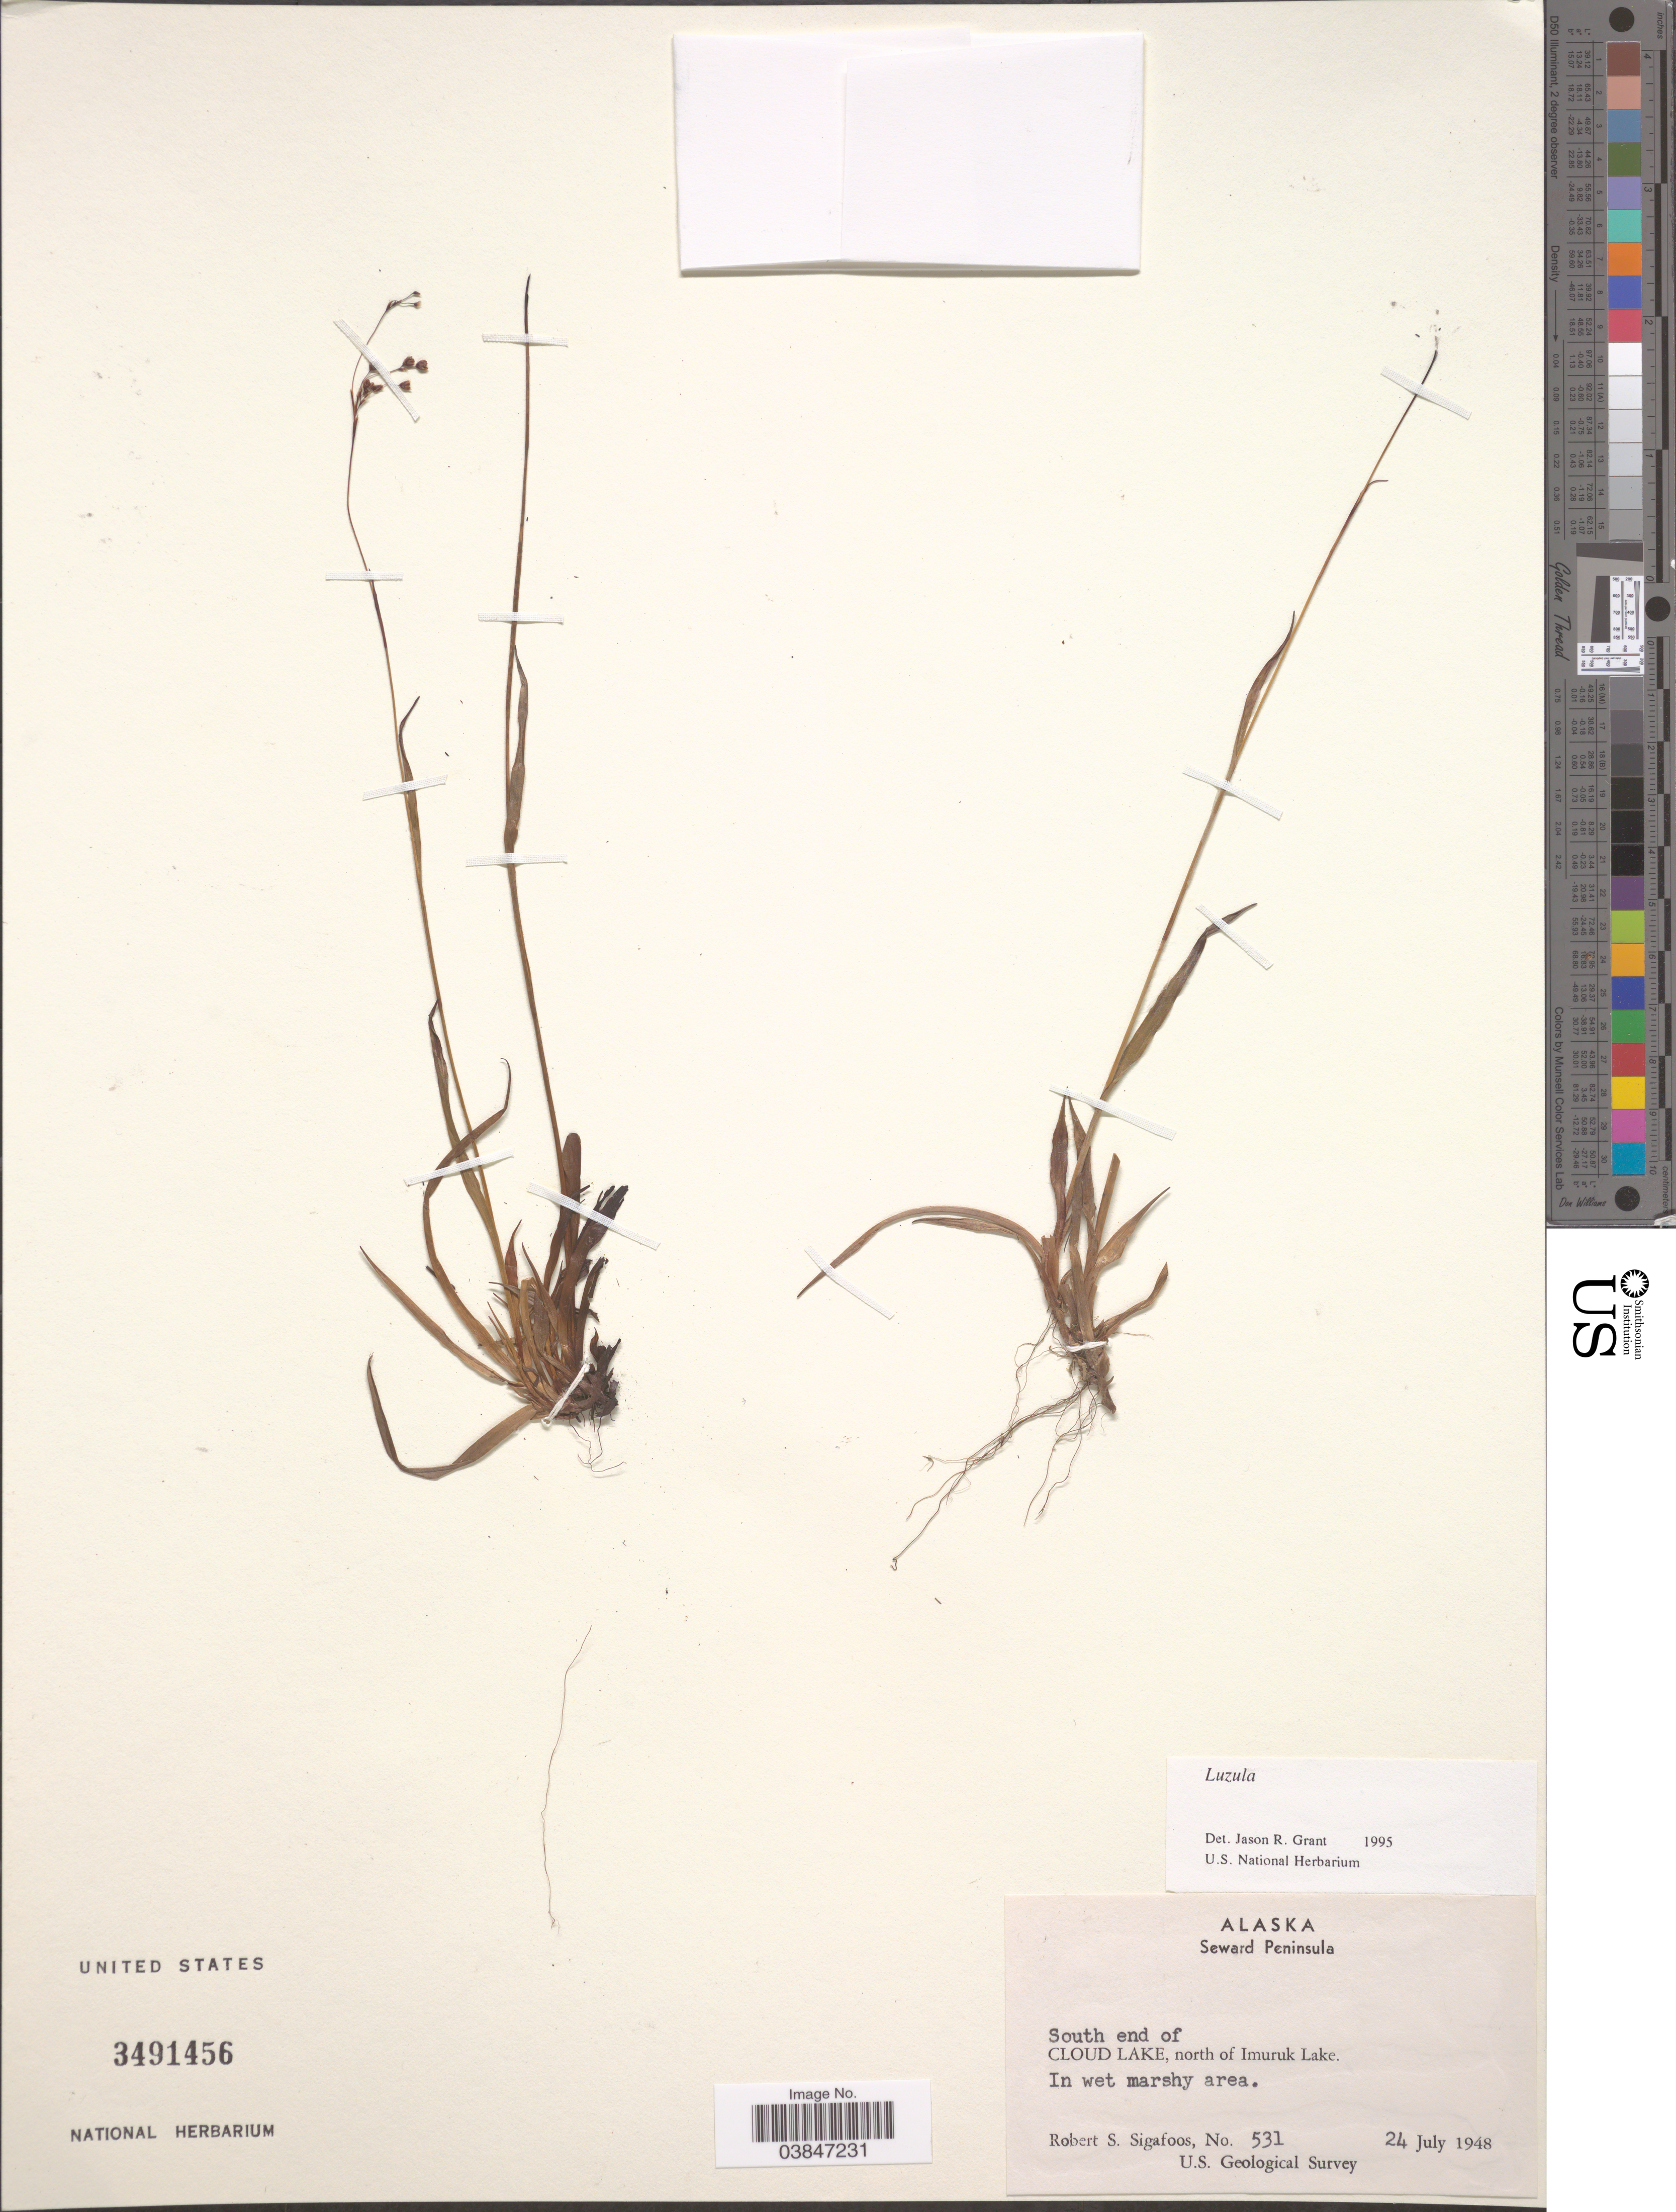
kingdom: Plantae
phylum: Tracheophyta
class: Liliopsida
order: Poales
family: Juncaceae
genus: Luzula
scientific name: Luzula sp.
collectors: R. Sigafoos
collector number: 531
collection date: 1948-07-24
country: United States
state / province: Alaska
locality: Seward Peninsula. South end of Cloud Lake, north of Imuruk Lake. In wet marshy area.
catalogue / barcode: US 3491456